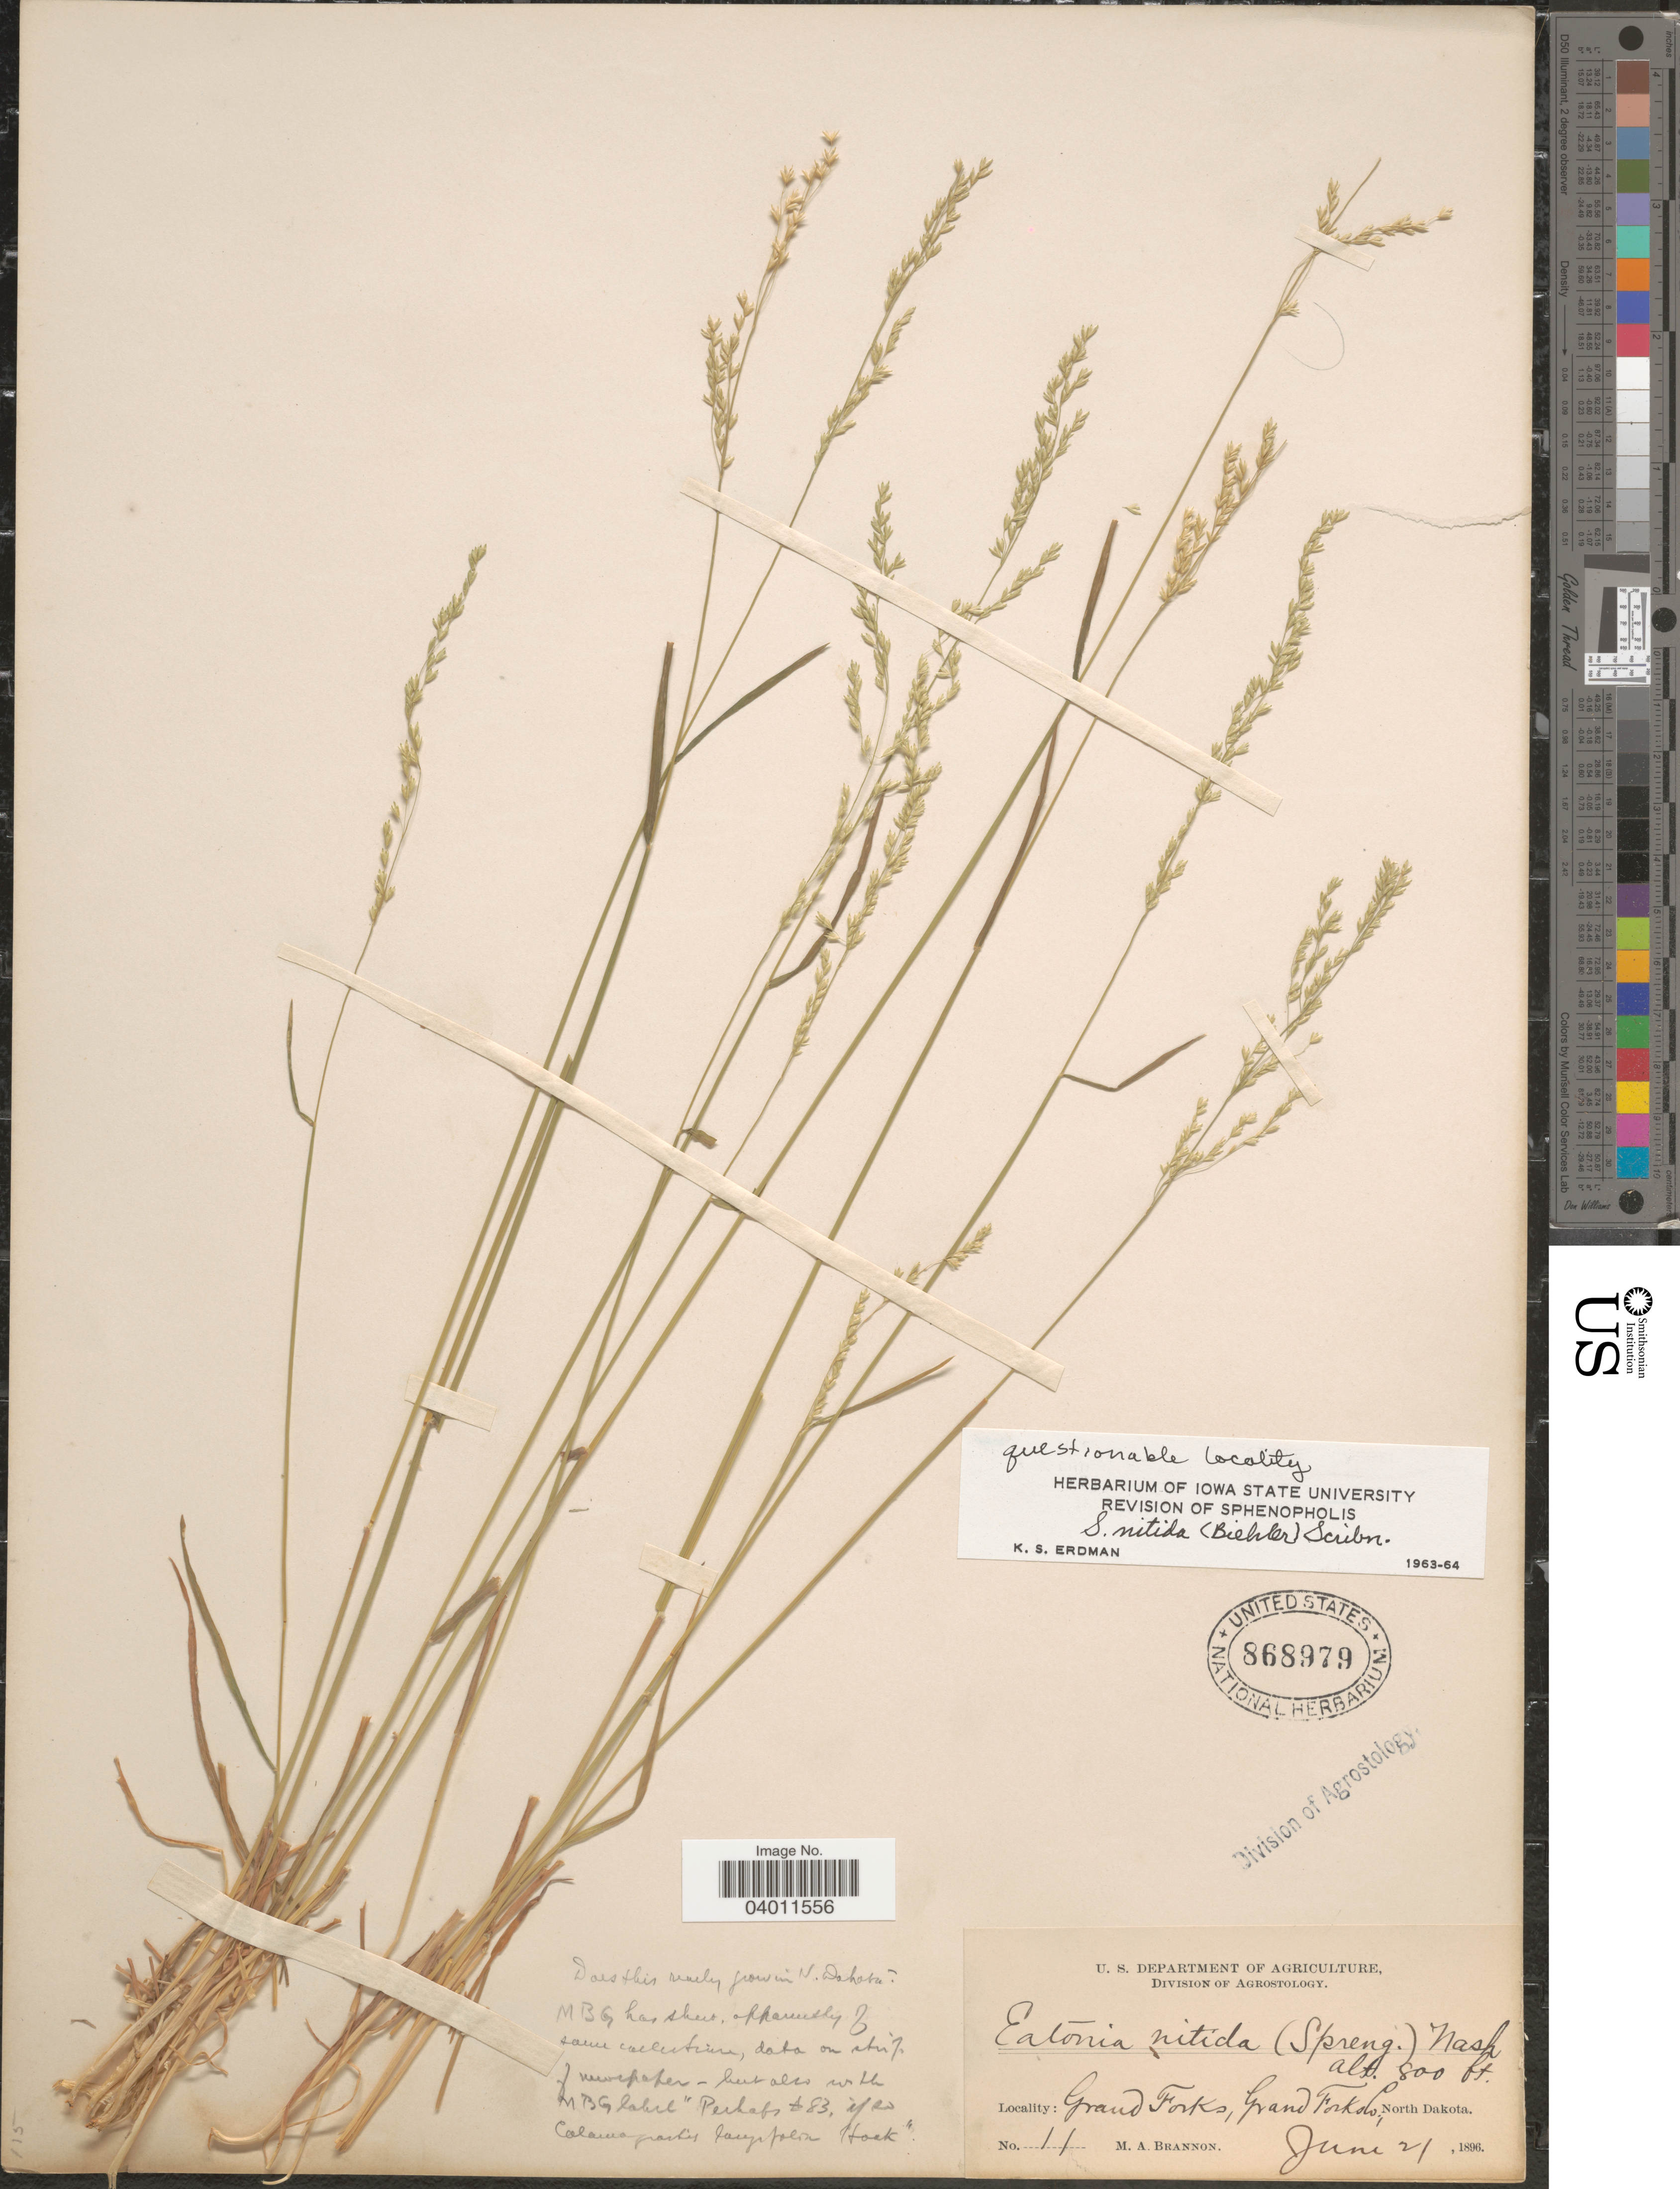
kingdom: Plantae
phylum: Tracheophyta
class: Liliopsida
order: Poales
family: Poaceae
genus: Sphenopholis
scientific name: Sphenopholis nitida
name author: (Biehler) Scribn.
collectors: M. Brannon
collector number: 11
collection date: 1896-06-21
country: United States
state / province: North Dakota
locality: Grand Forks, Grand Forks Co.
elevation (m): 244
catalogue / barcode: US 868979